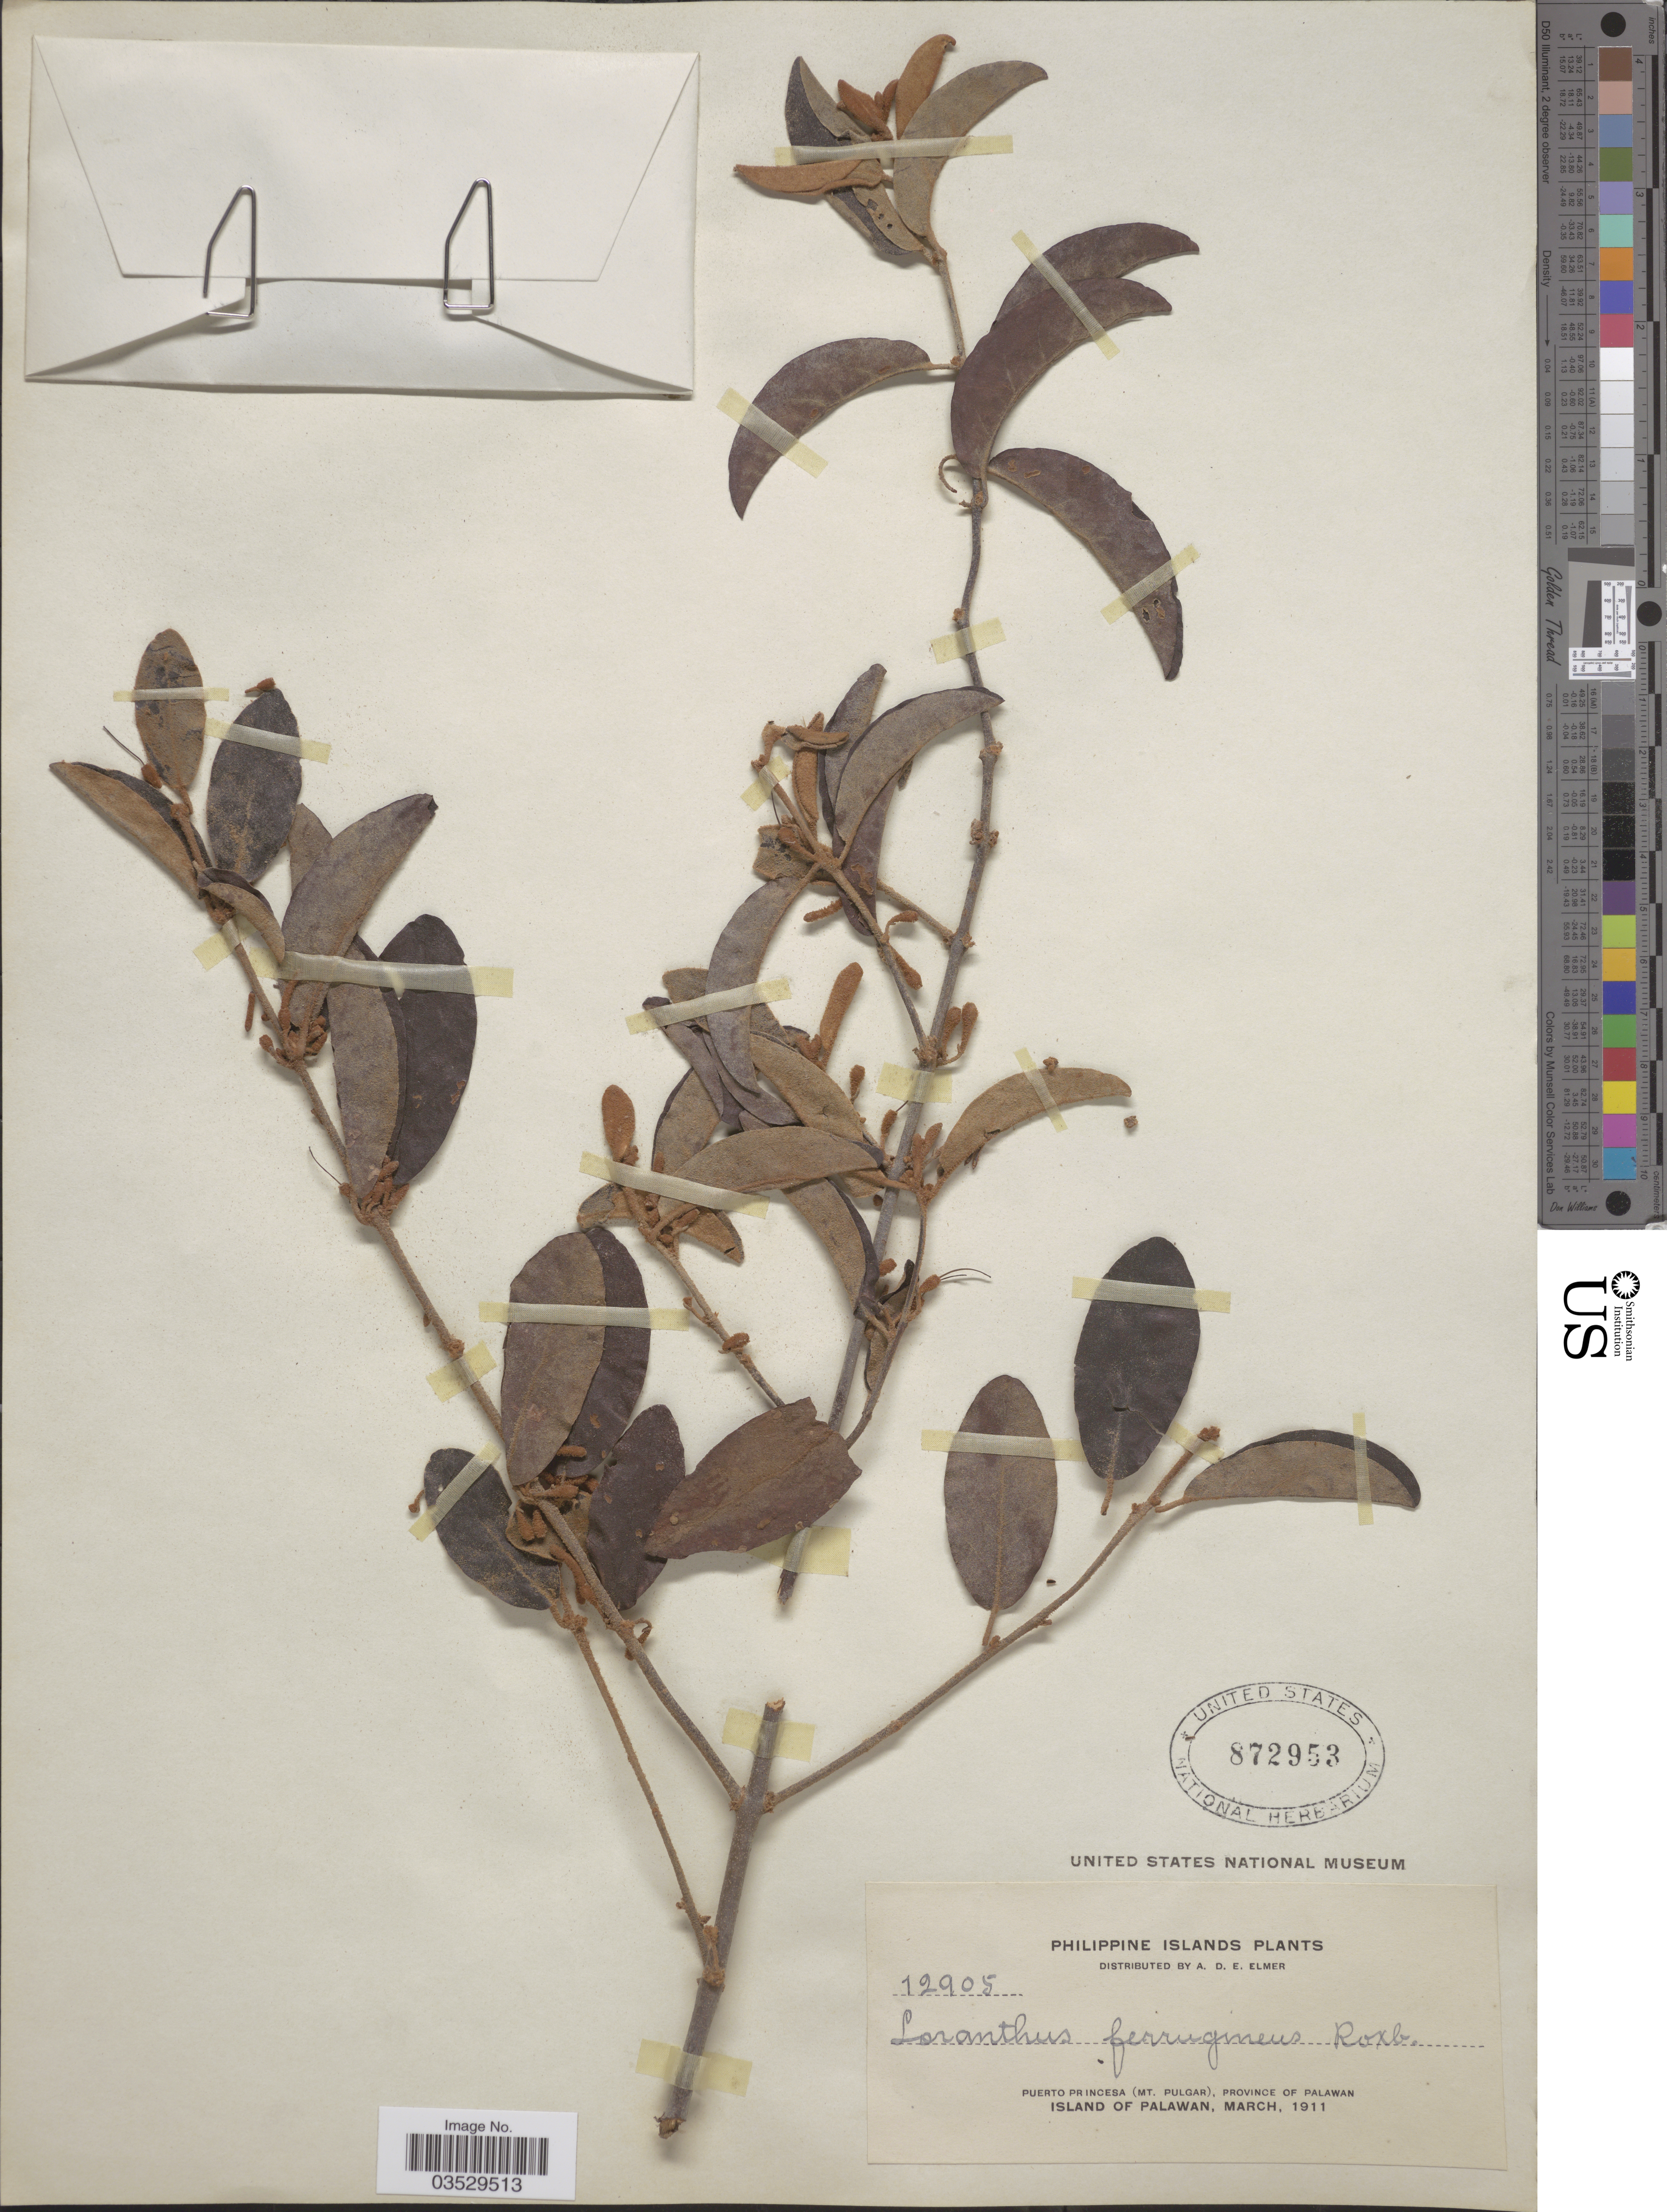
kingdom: Plantae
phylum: Tracheophyta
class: Magnoliopsida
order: Santalales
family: Loranthaceae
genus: Scurrula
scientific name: Scurrula ferruginea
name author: (Jack) Danser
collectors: A. D. E. Elmer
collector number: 12905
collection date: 1911-03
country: Philippines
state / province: Mimaropa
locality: Puerto Princesa (Mt. Pulgar), Province of Palawan, Island of Palawan.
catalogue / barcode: US 872953